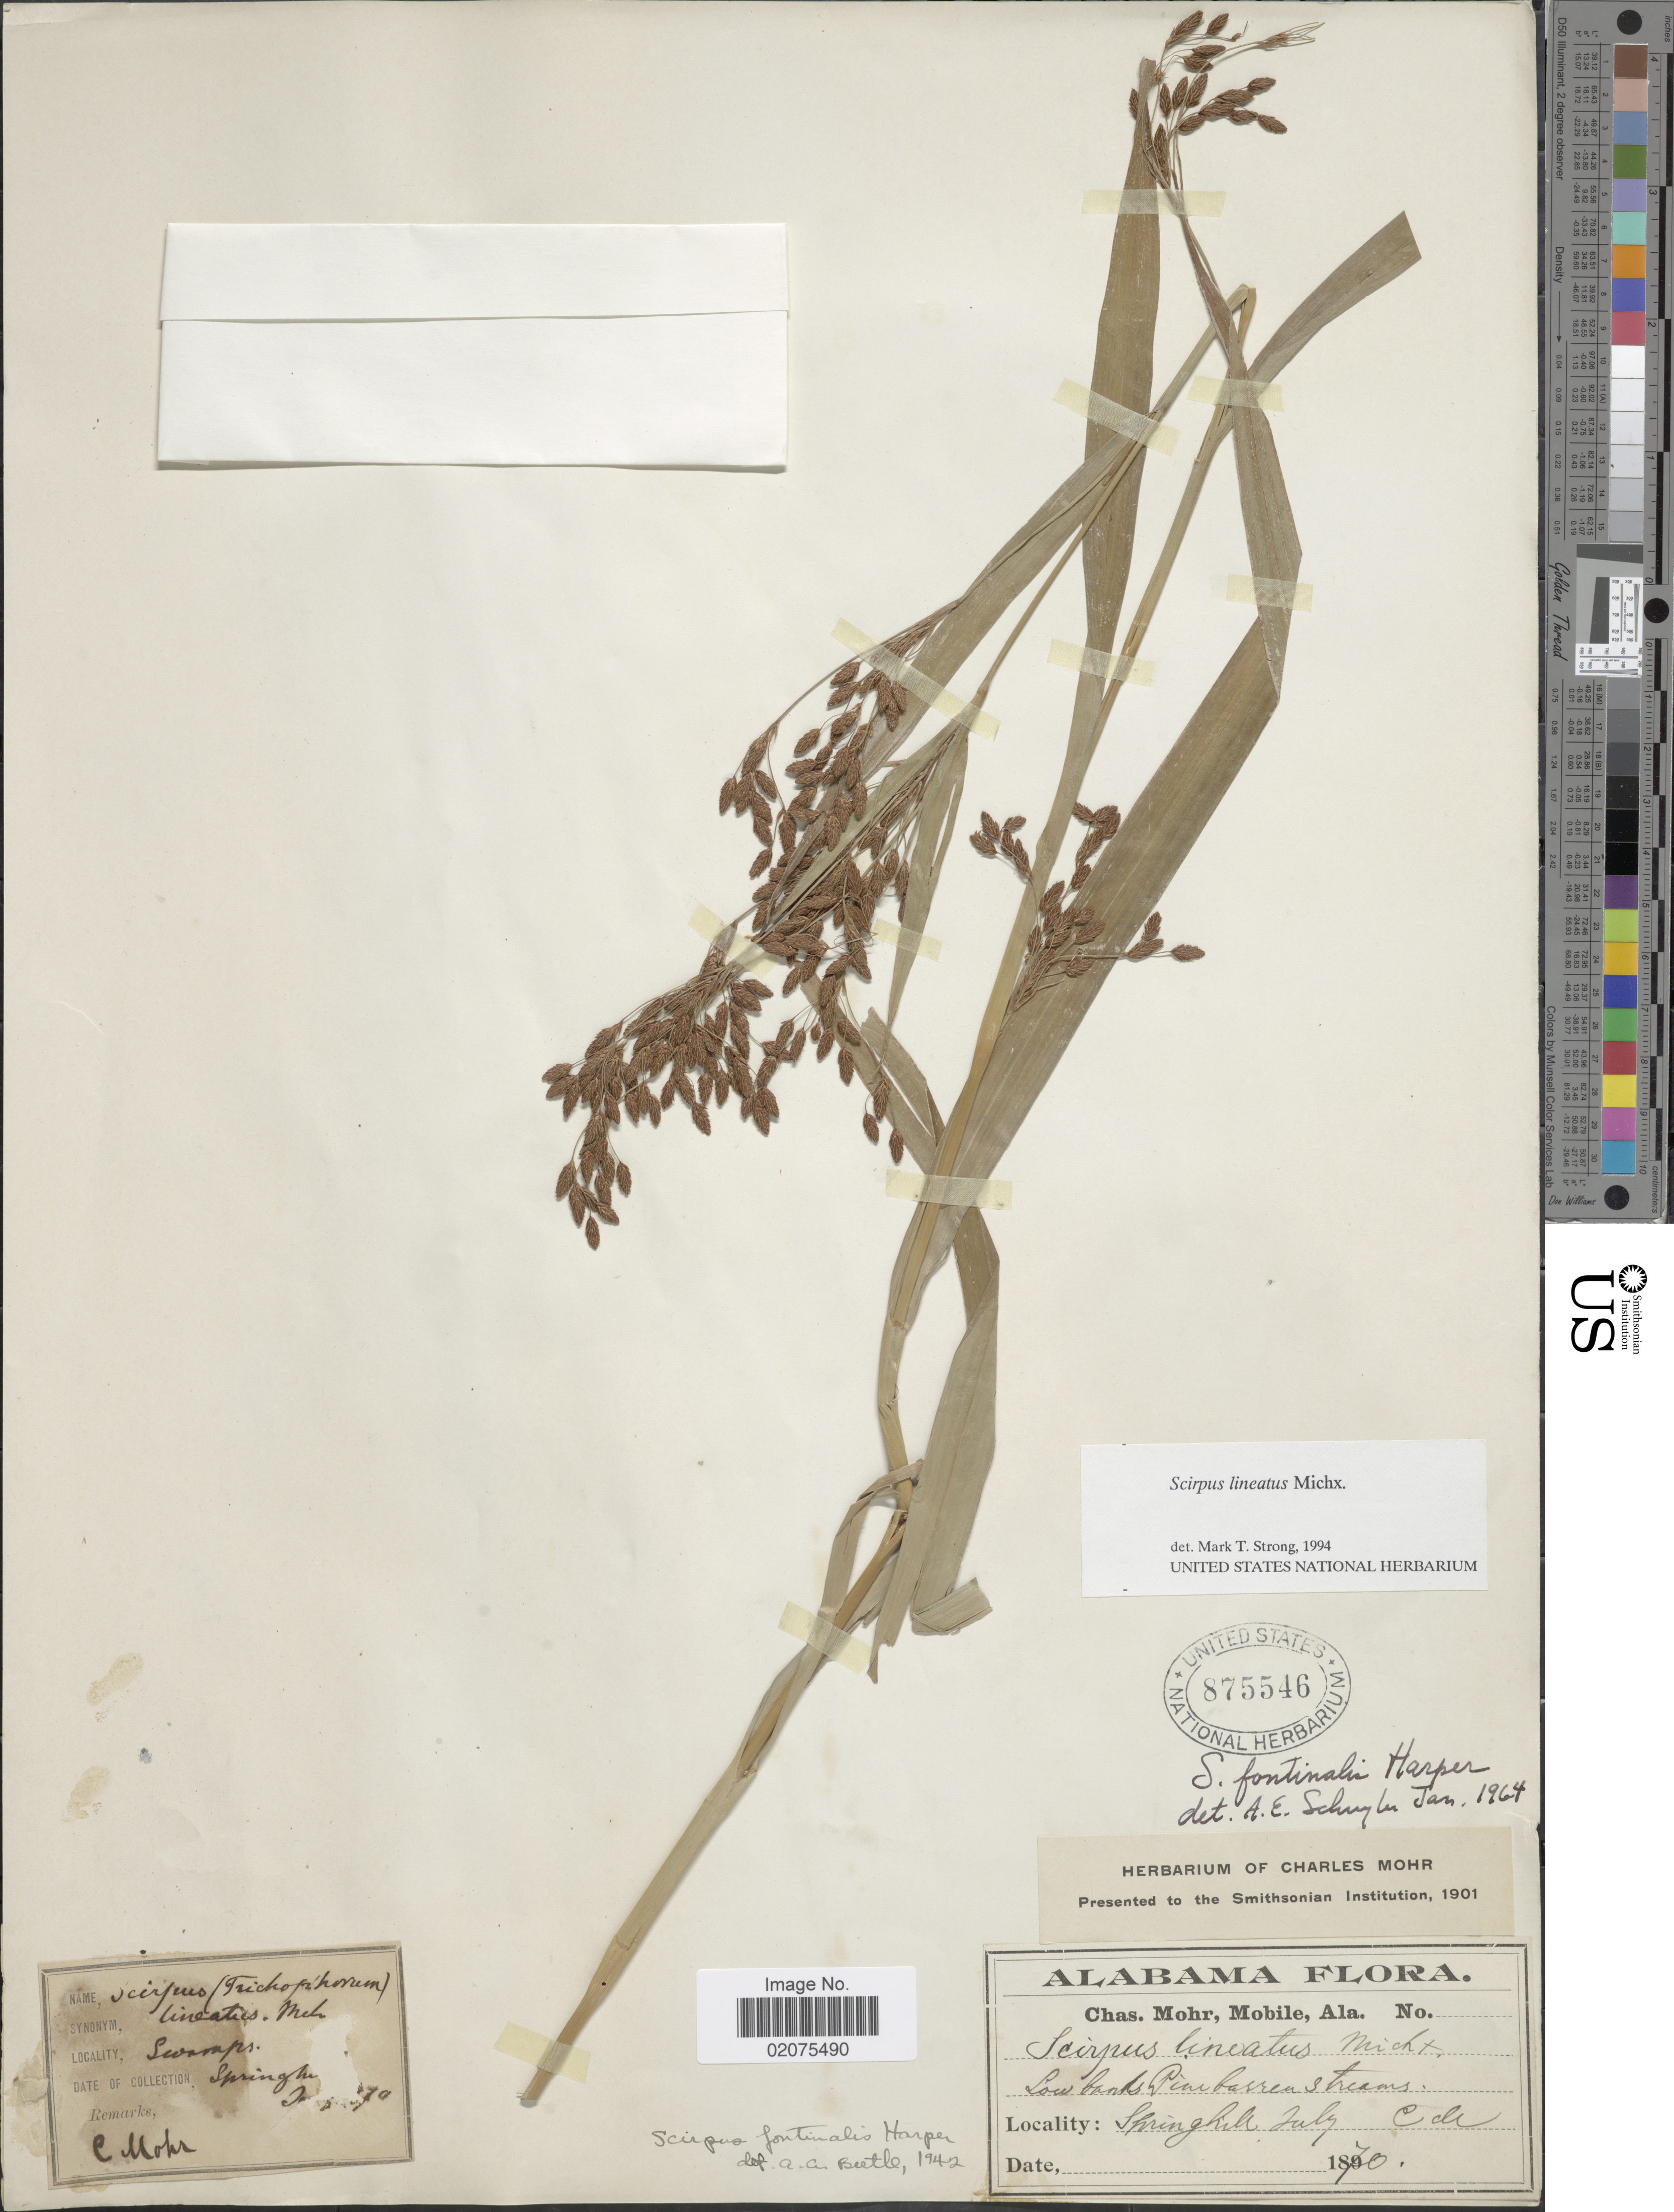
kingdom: Plantae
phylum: Tracheophyta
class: Liliopsida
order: Poales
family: Cyperaceae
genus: Scirpus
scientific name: Scirpus lineatus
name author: Michx.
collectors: C. T. Mohr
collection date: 1870-07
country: United States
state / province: Alabama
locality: Low banks pine barren streams. Springhill . Swamps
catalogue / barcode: US 875546